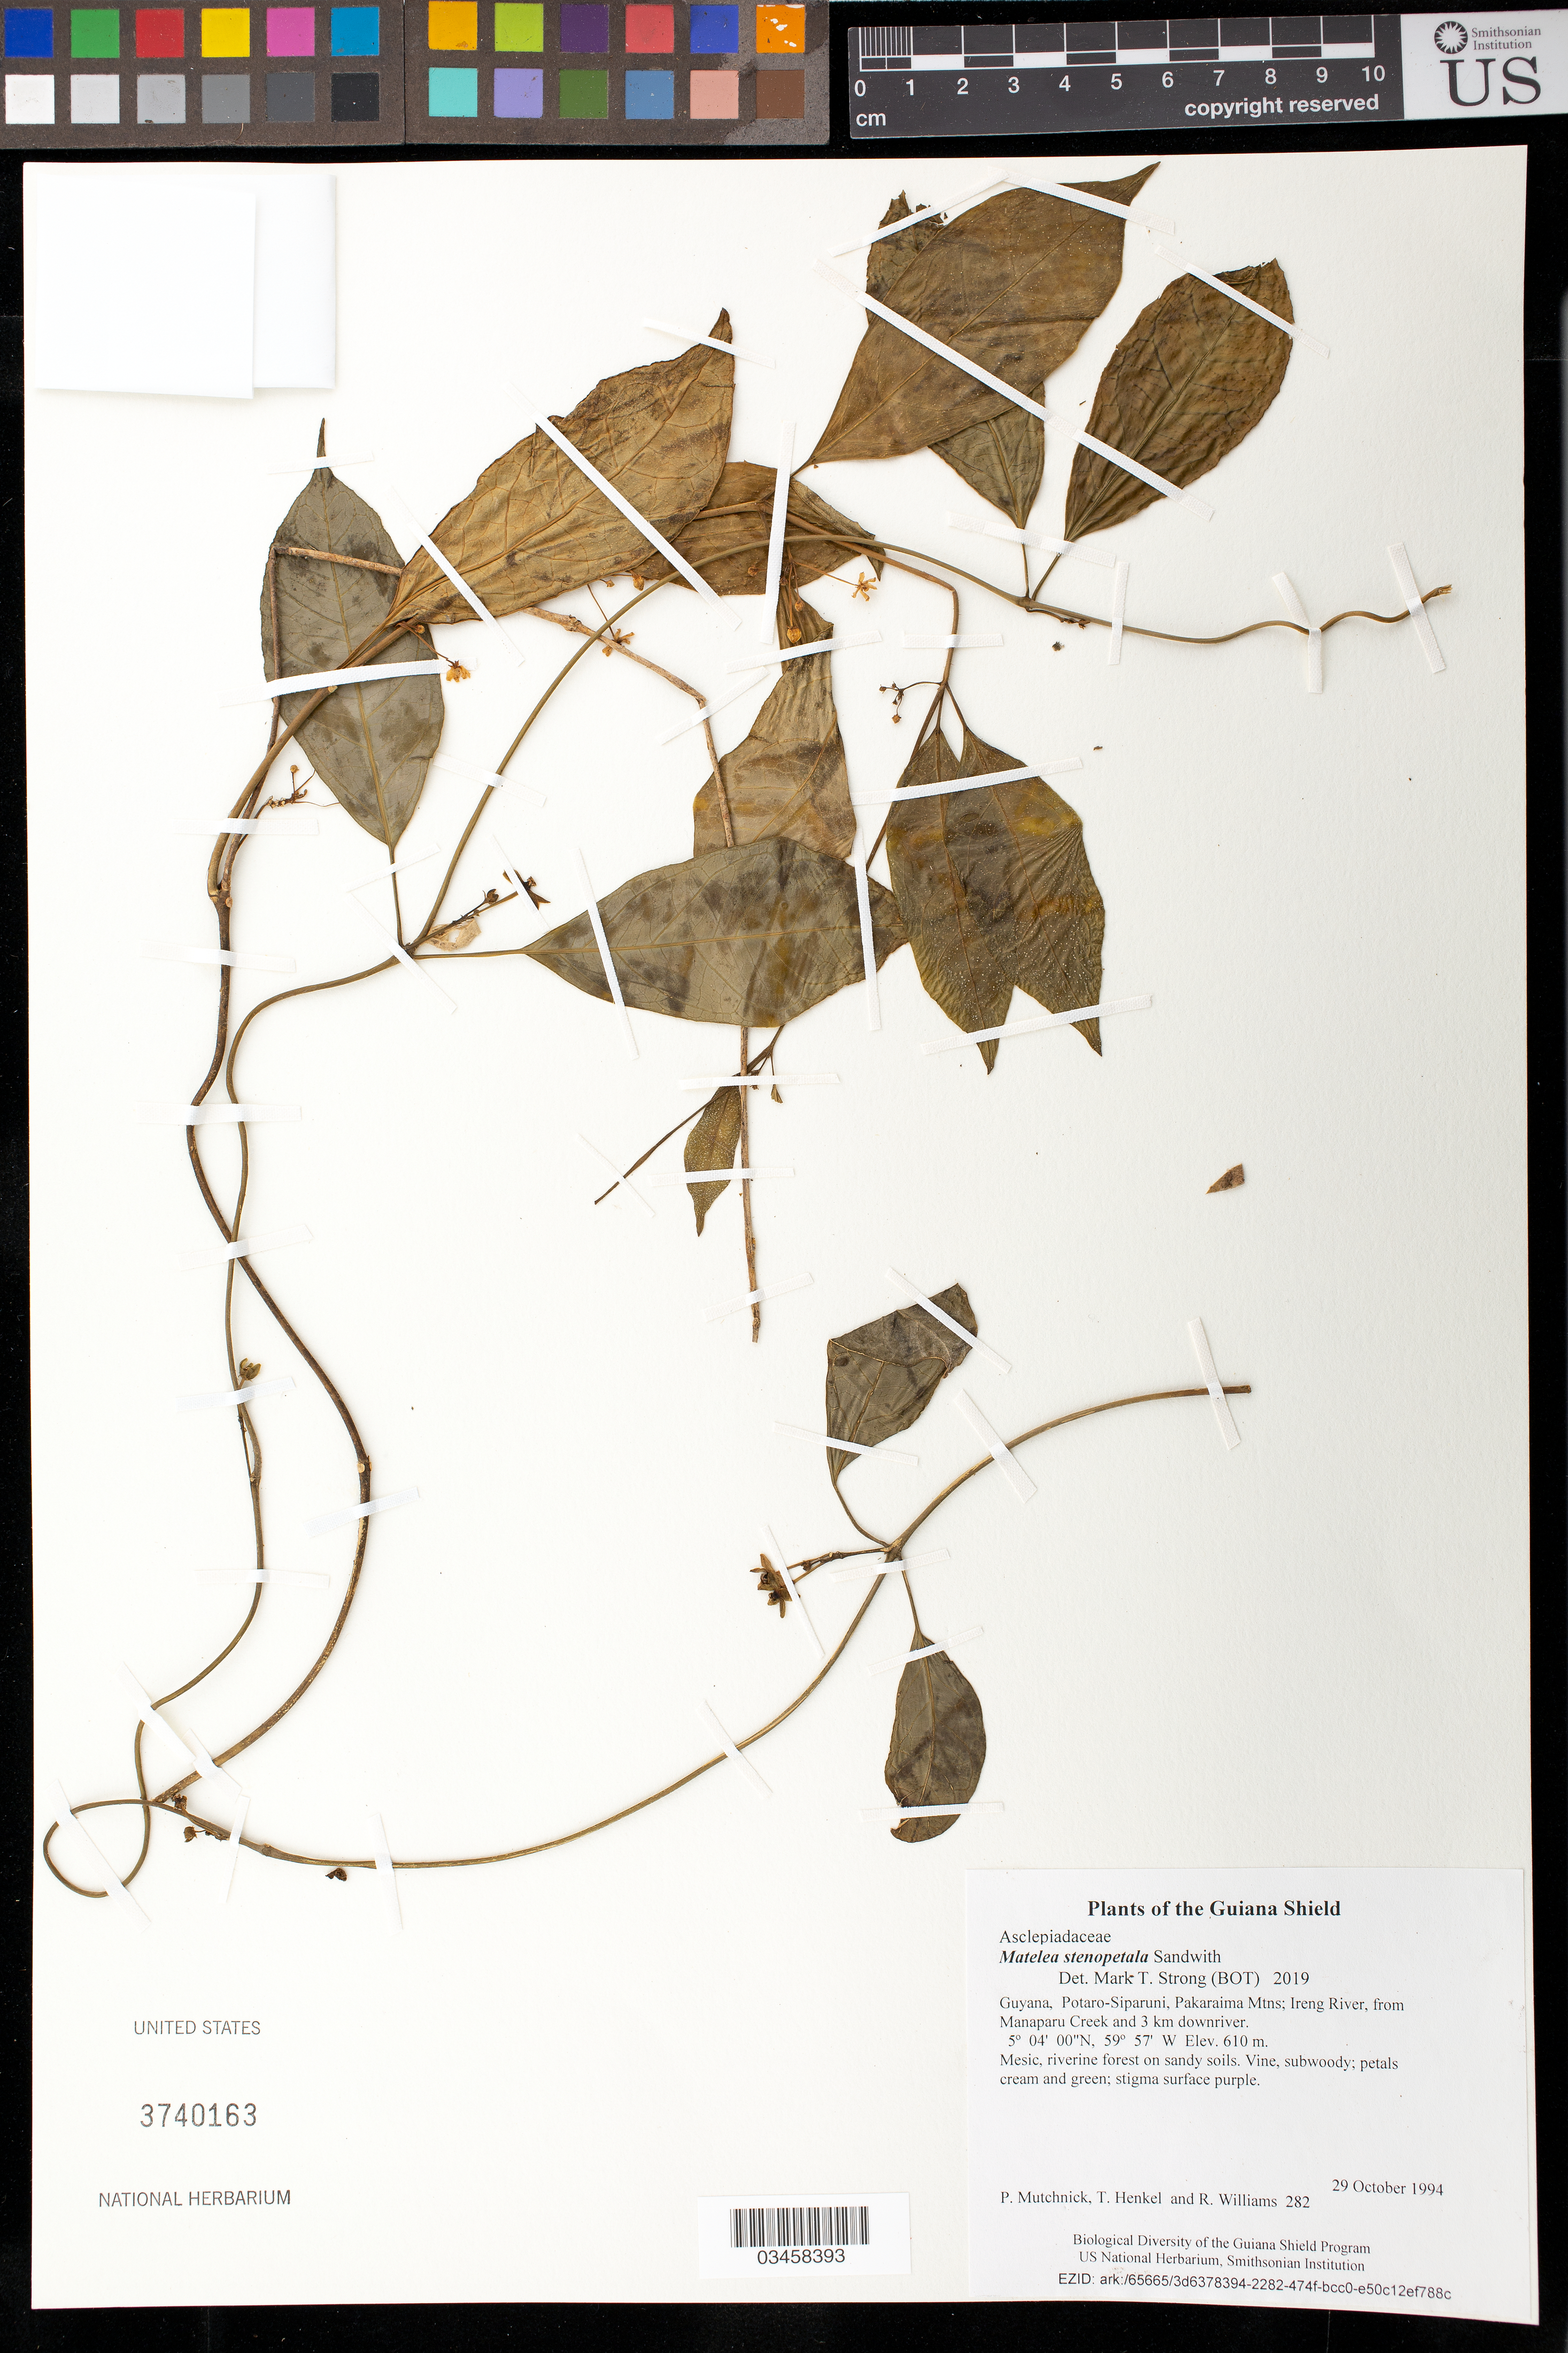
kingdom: Plantae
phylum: Tracheophyta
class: Magnoliopsida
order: Gentianales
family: Apocynaceae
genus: Matelea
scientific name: Matelea stenopetala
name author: Sandwith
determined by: Strong, Mark T., (BOT), Smithsonian Institution - National Museum of Natural History (UNITED STATES)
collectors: P. Mutchnick, T. Henkel & R. Williams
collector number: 282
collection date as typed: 29 October 1994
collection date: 1994-10-29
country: Guyana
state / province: Potaro-Siparuni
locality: Pakaraima Mtns; Ireng River, from Manaparu Creek and 3 km downriver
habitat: Mesic, riverine forest on sandy soils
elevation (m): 610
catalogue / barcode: US 3740163